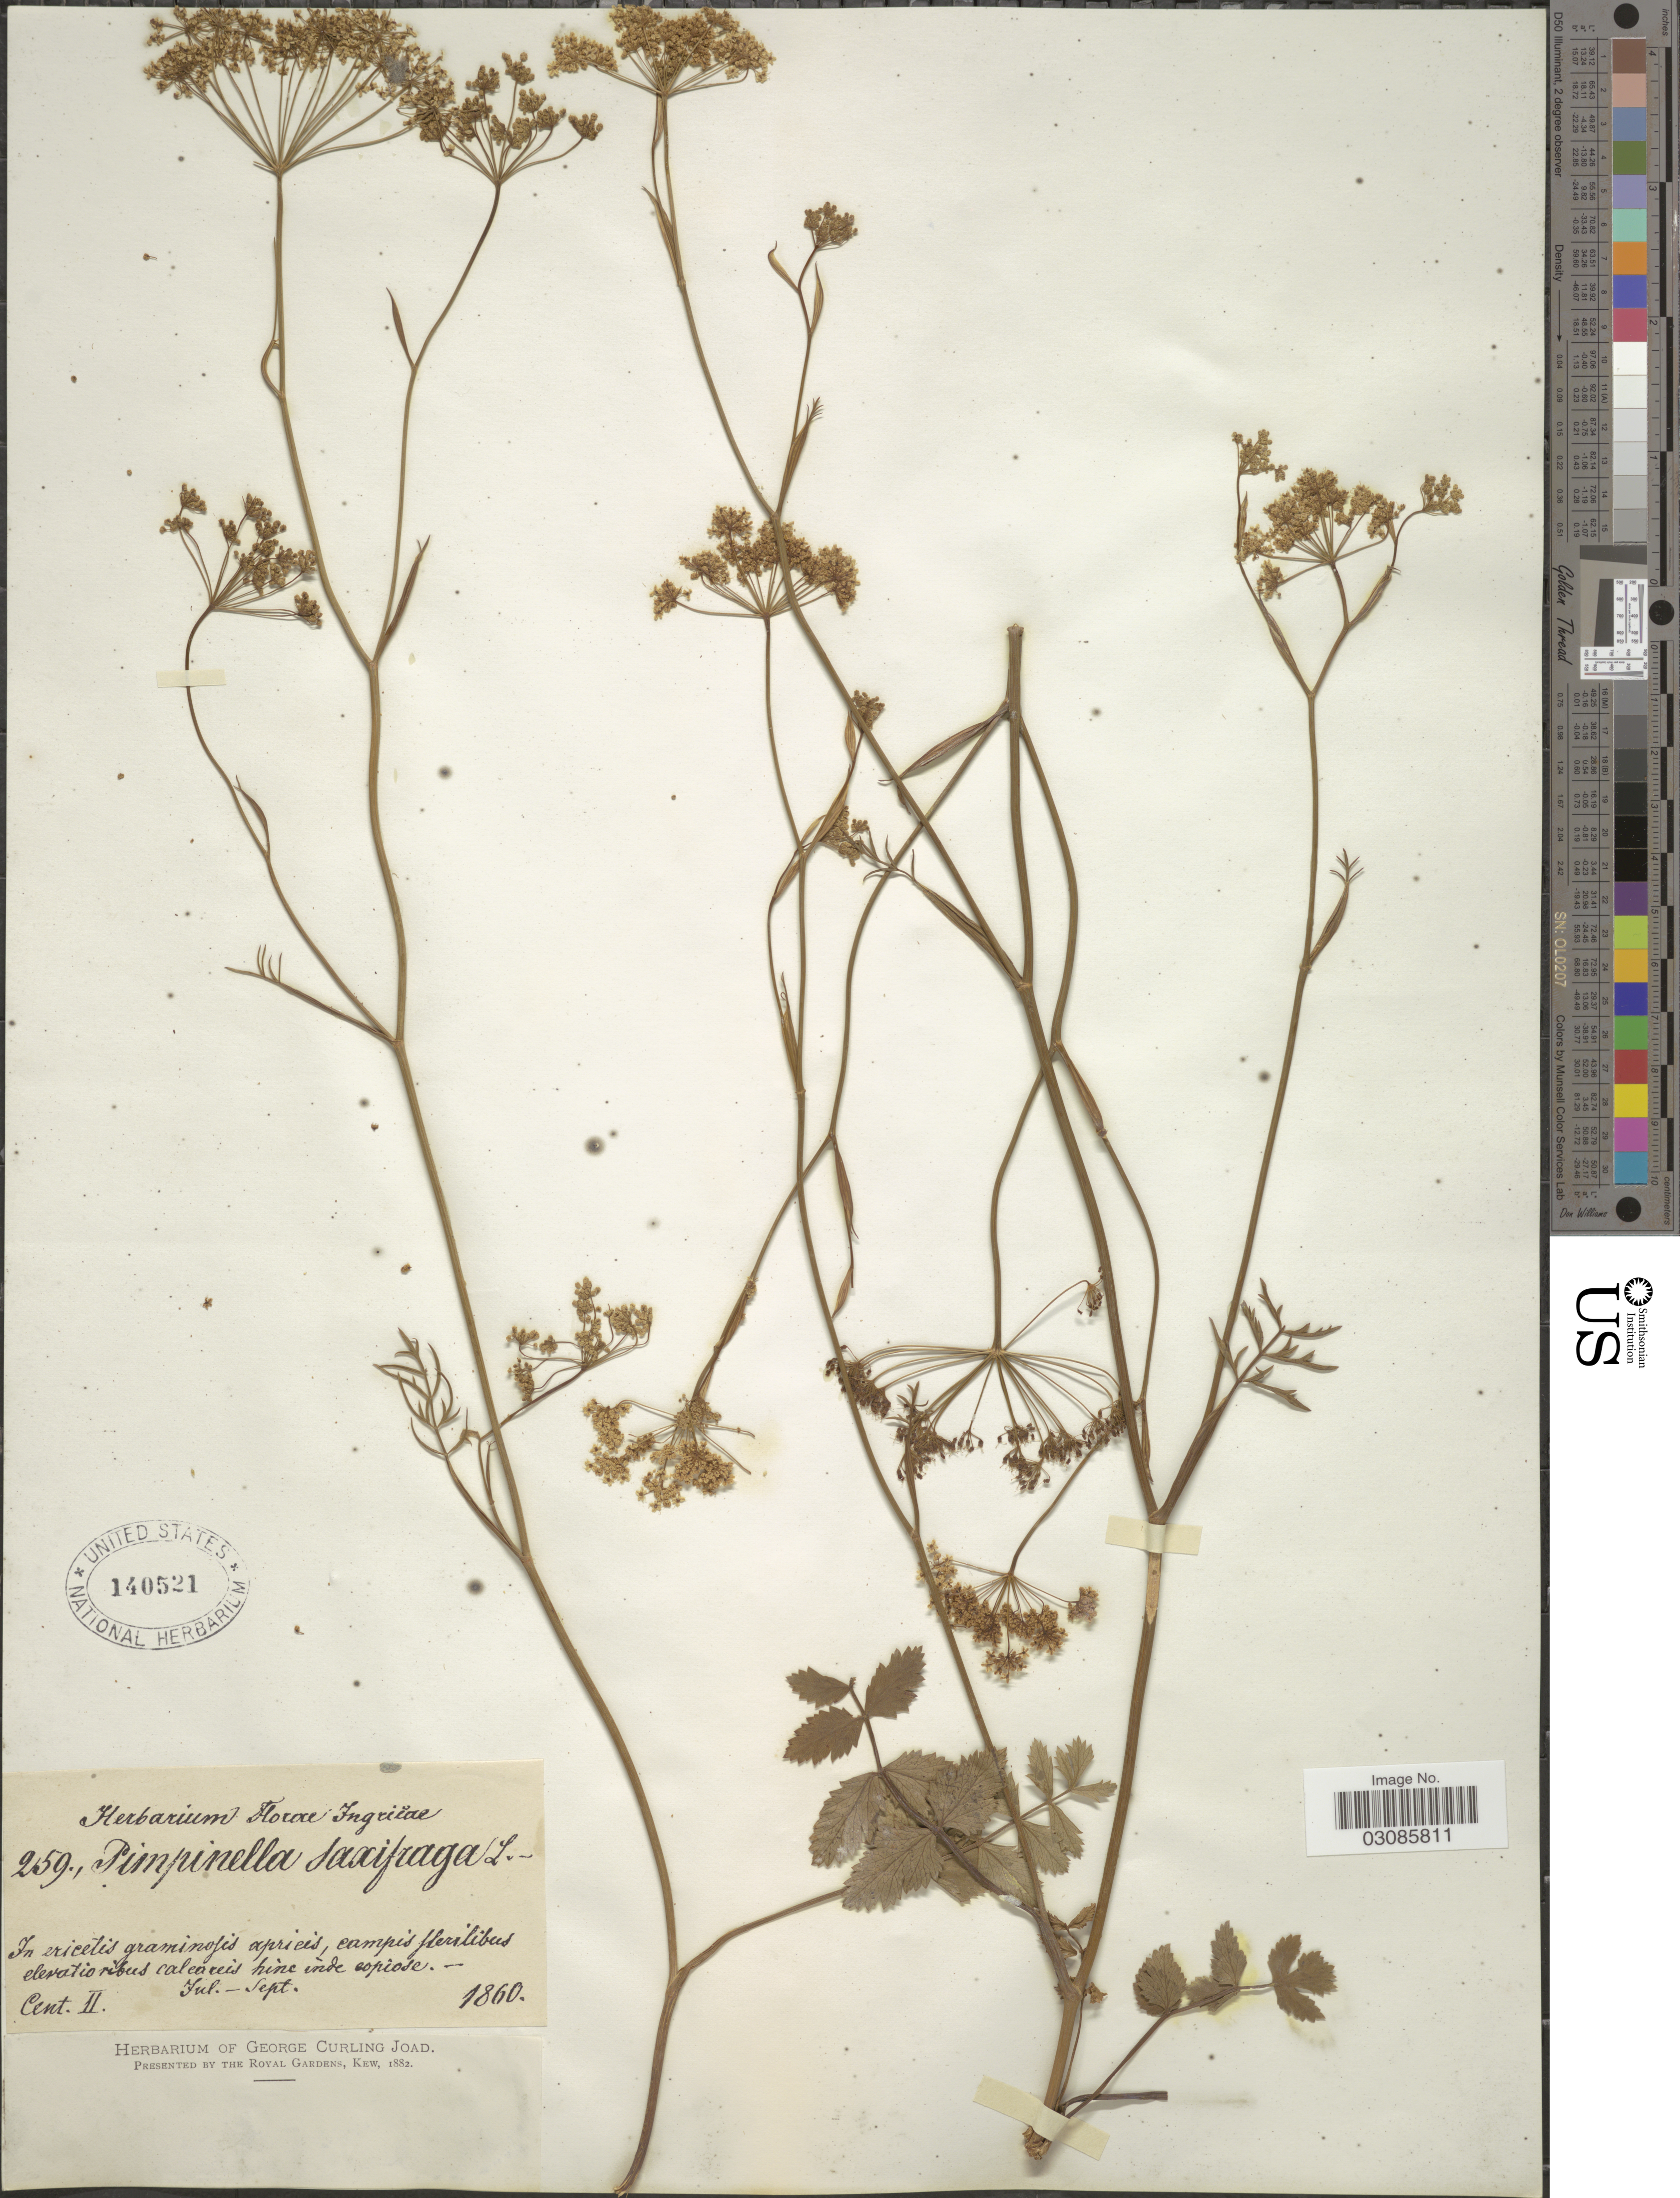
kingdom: Plantae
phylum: Tracheophyta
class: Magnoliopsida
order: Apiales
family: Apiaceae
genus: Pimpinella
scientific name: Pimpinella saxifraga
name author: L.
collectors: ex herb. Florae Ingriae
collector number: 259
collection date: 1860-07/1860-09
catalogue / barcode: US 140521